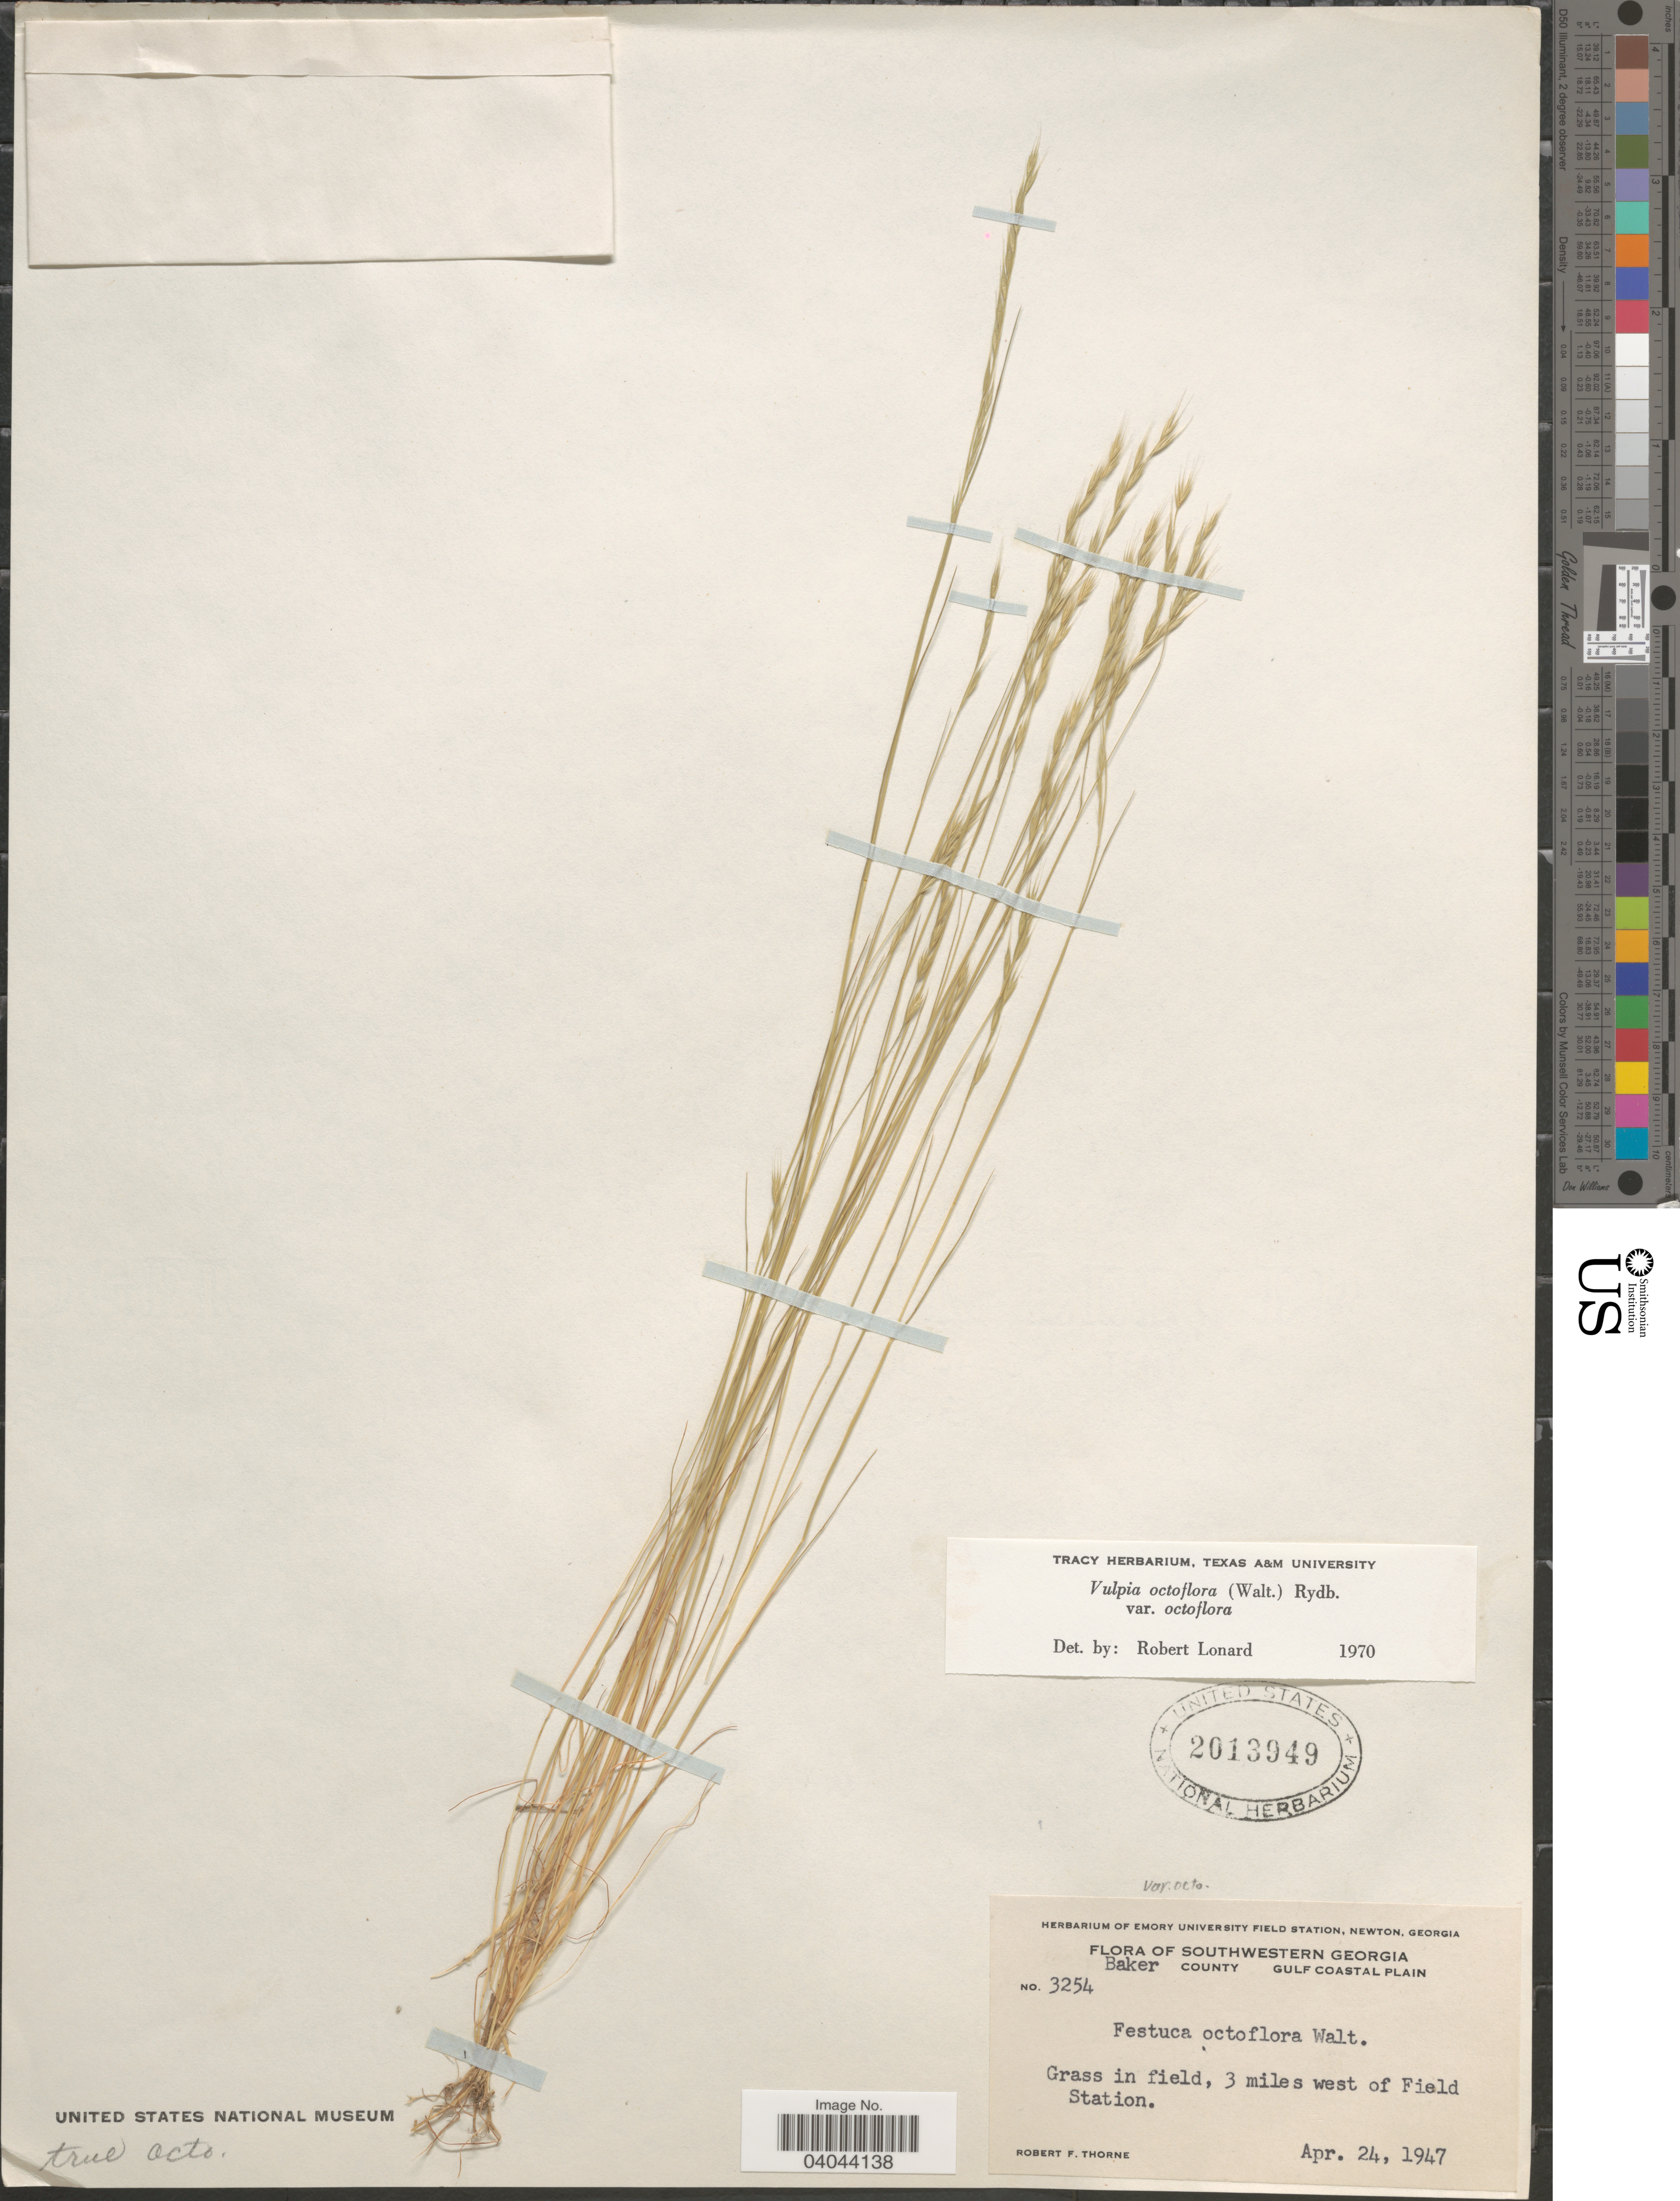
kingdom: Plantae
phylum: Tracheophyta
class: Liliopsida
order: Poales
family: Poaceae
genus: Festuca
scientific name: Festuca octoflora var. octoflora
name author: Walter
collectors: R. F. Thorne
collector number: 3254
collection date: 1947-04-24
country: United States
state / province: Georgia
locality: Southwestern Georgia. Baker County. Gulf Coastal Plain. 3 miles west of Field Station.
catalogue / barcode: US 2013949